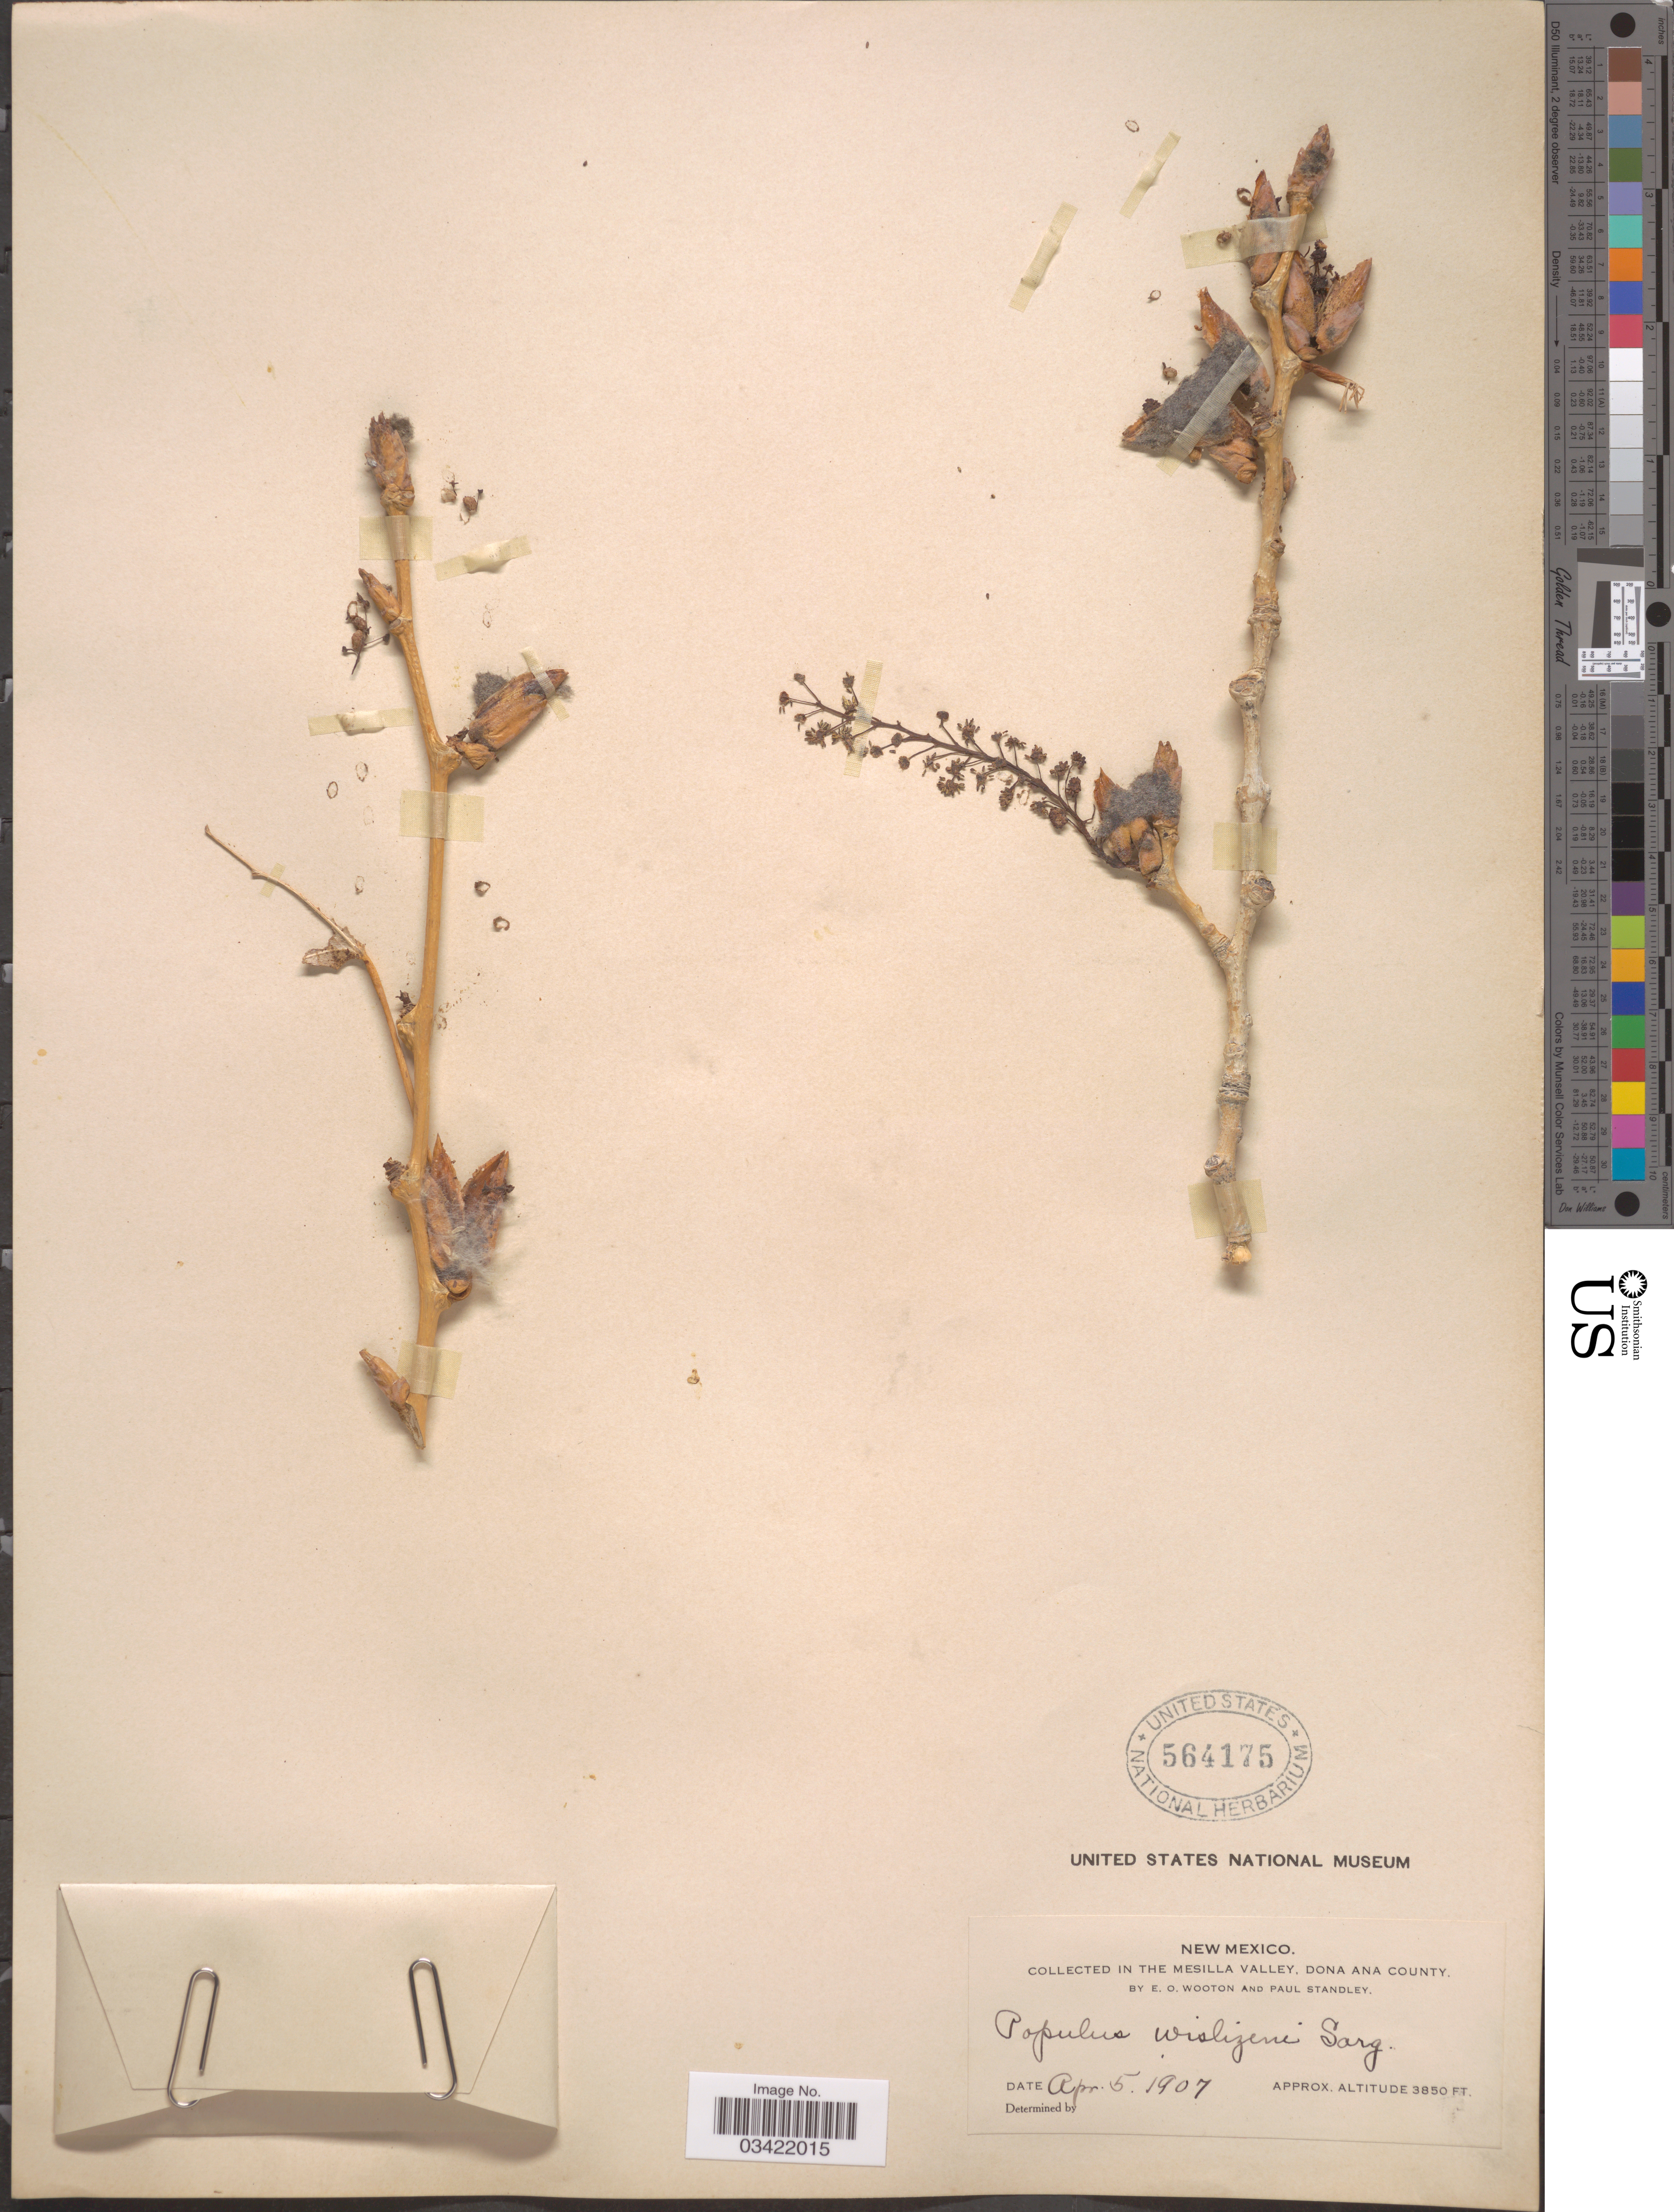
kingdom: Plantae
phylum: Tracheophyta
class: Magnoliopsida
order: Malpighiales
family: Salicaceae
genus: Populus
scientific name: Populus deltoides subsp. wislizeni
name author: (S. Watson) Eckenw.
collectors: E. O. Wooton & P. C. Standley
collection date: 1907-04-05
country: United States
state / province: New Mexico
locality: In the Mesilla Valley, Dona Ana County.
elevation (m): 1173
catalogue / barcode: US 564175